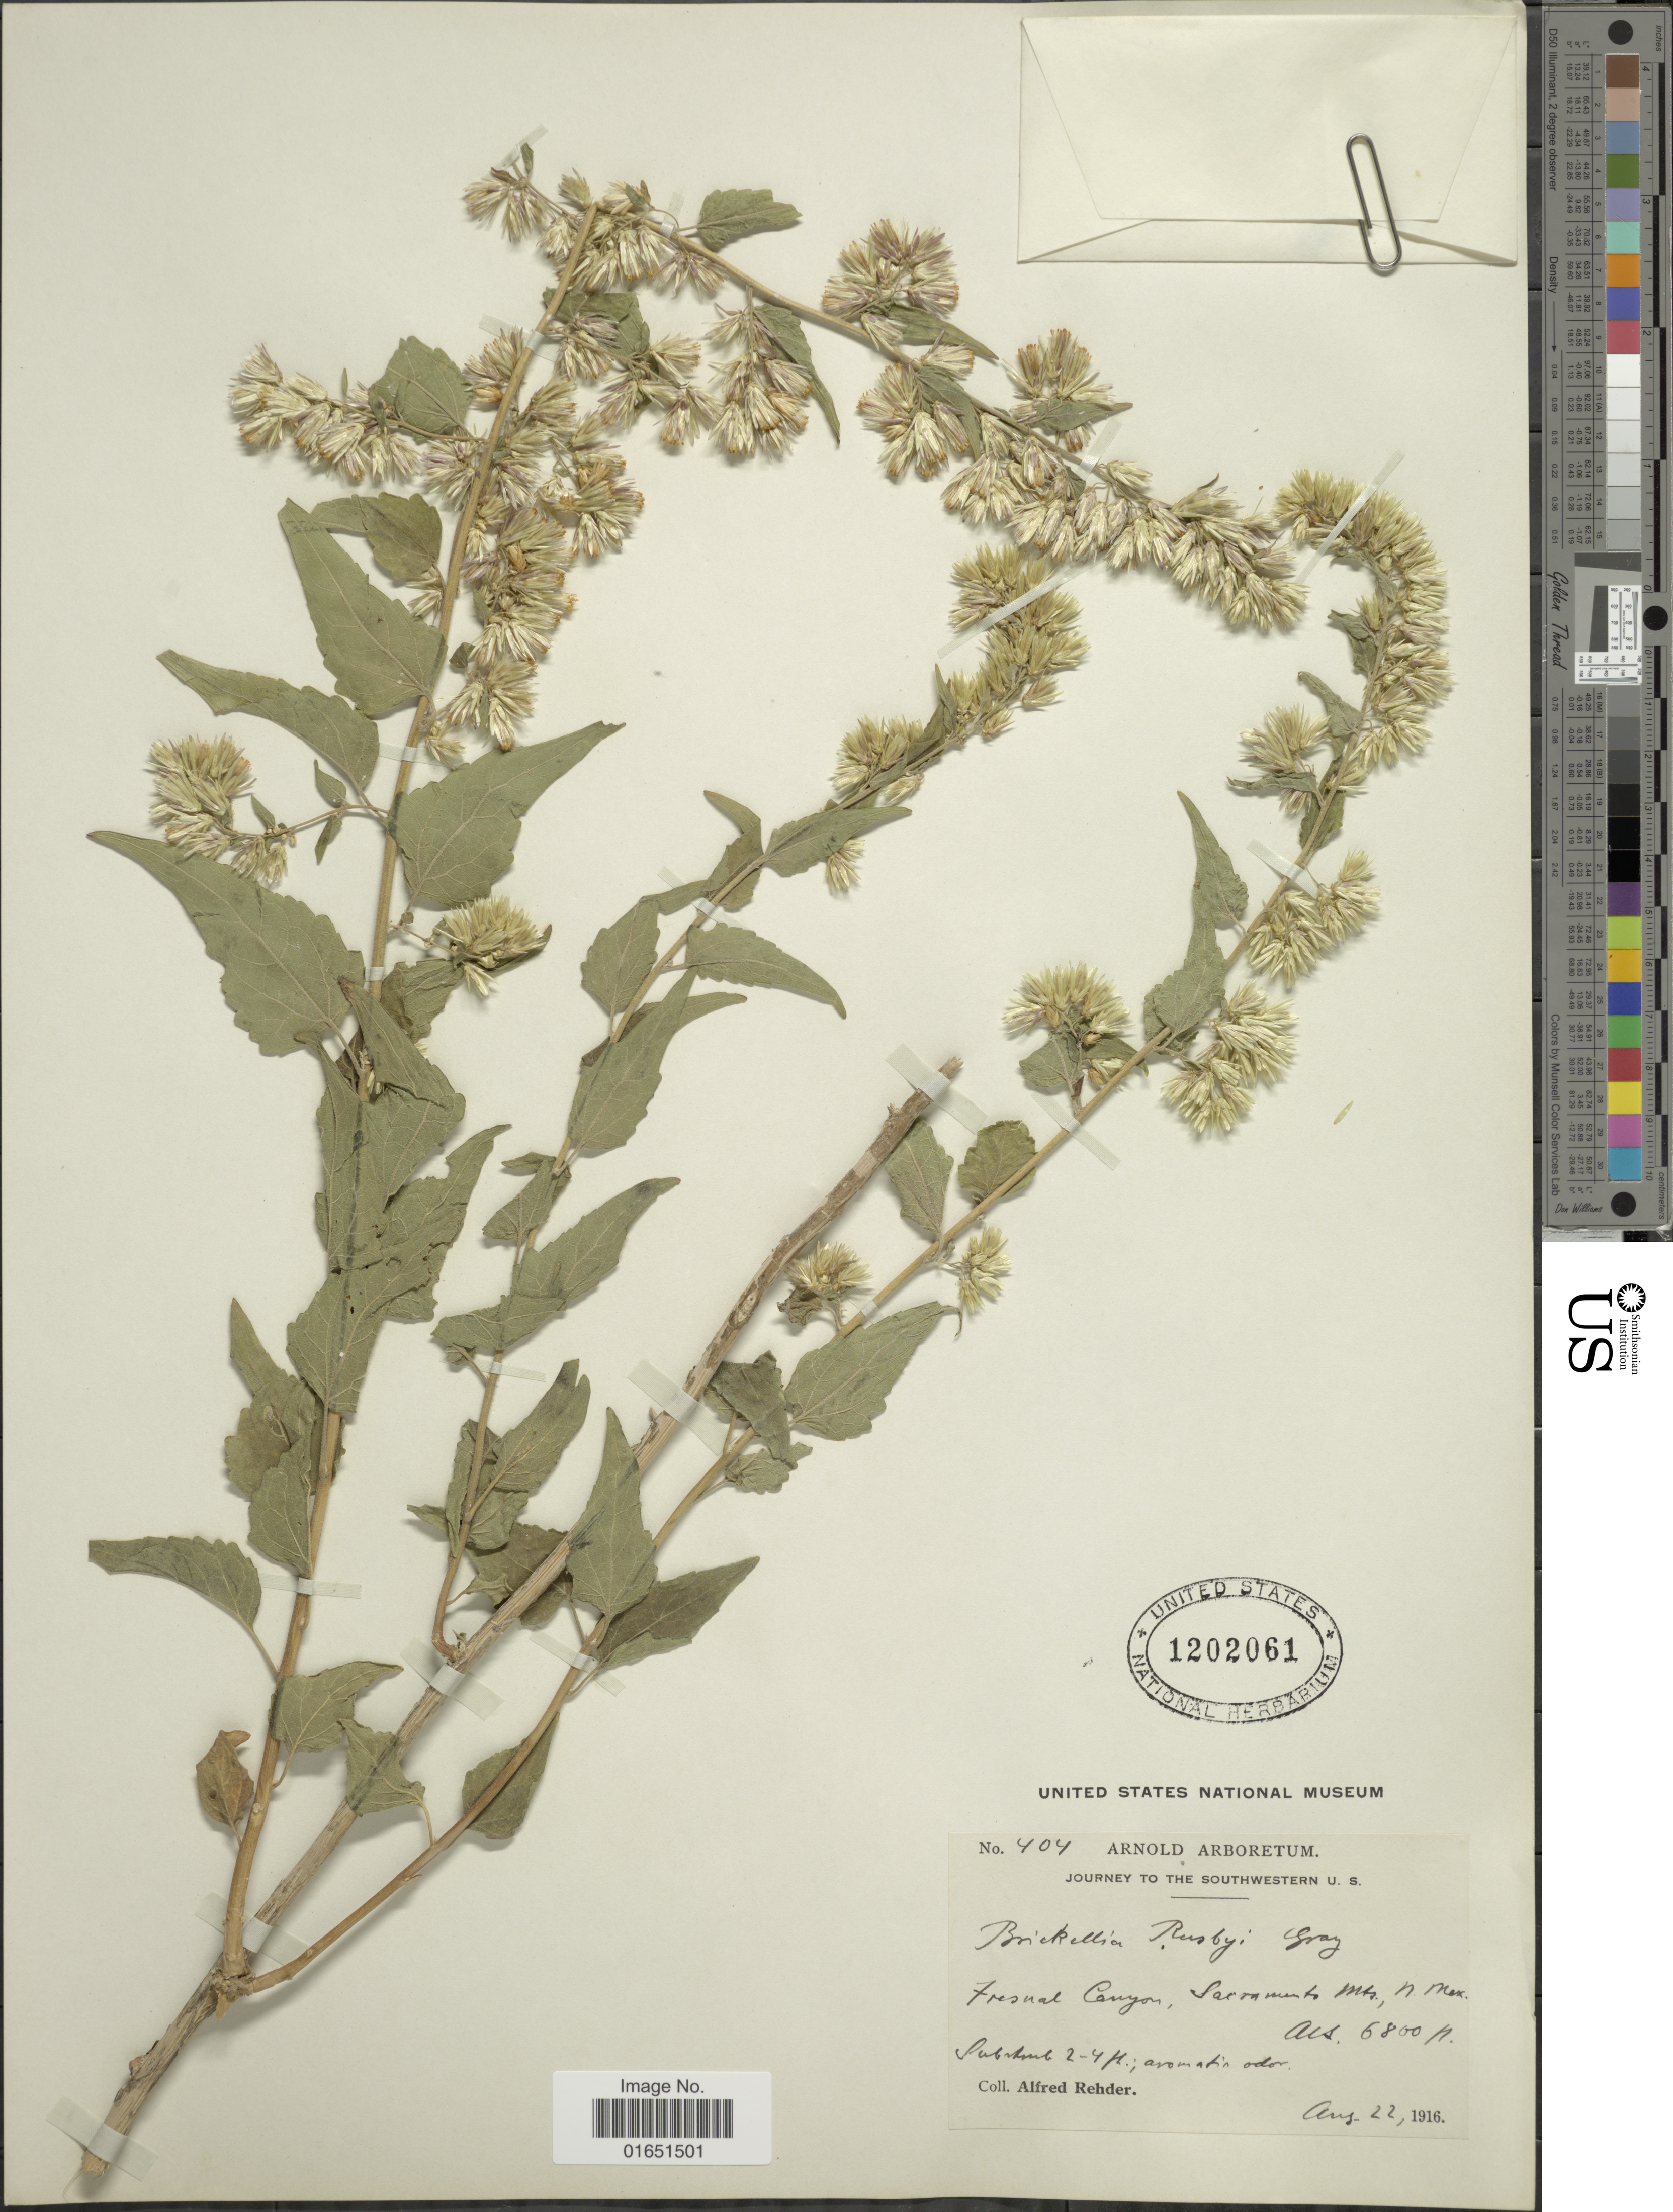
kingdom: Plantae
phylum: Tracheophyta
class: Magnoliopsida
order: Asterales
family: Asteraceae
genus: Brickellia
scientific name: Brickellia rusbyi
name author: A. Gray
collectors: A. Rehder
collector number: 404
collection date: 1916-08-22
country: United States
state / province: New Mexico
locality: Fresnal Canyon, Sacramento Mts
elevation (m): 2073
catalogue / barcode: US 1202061